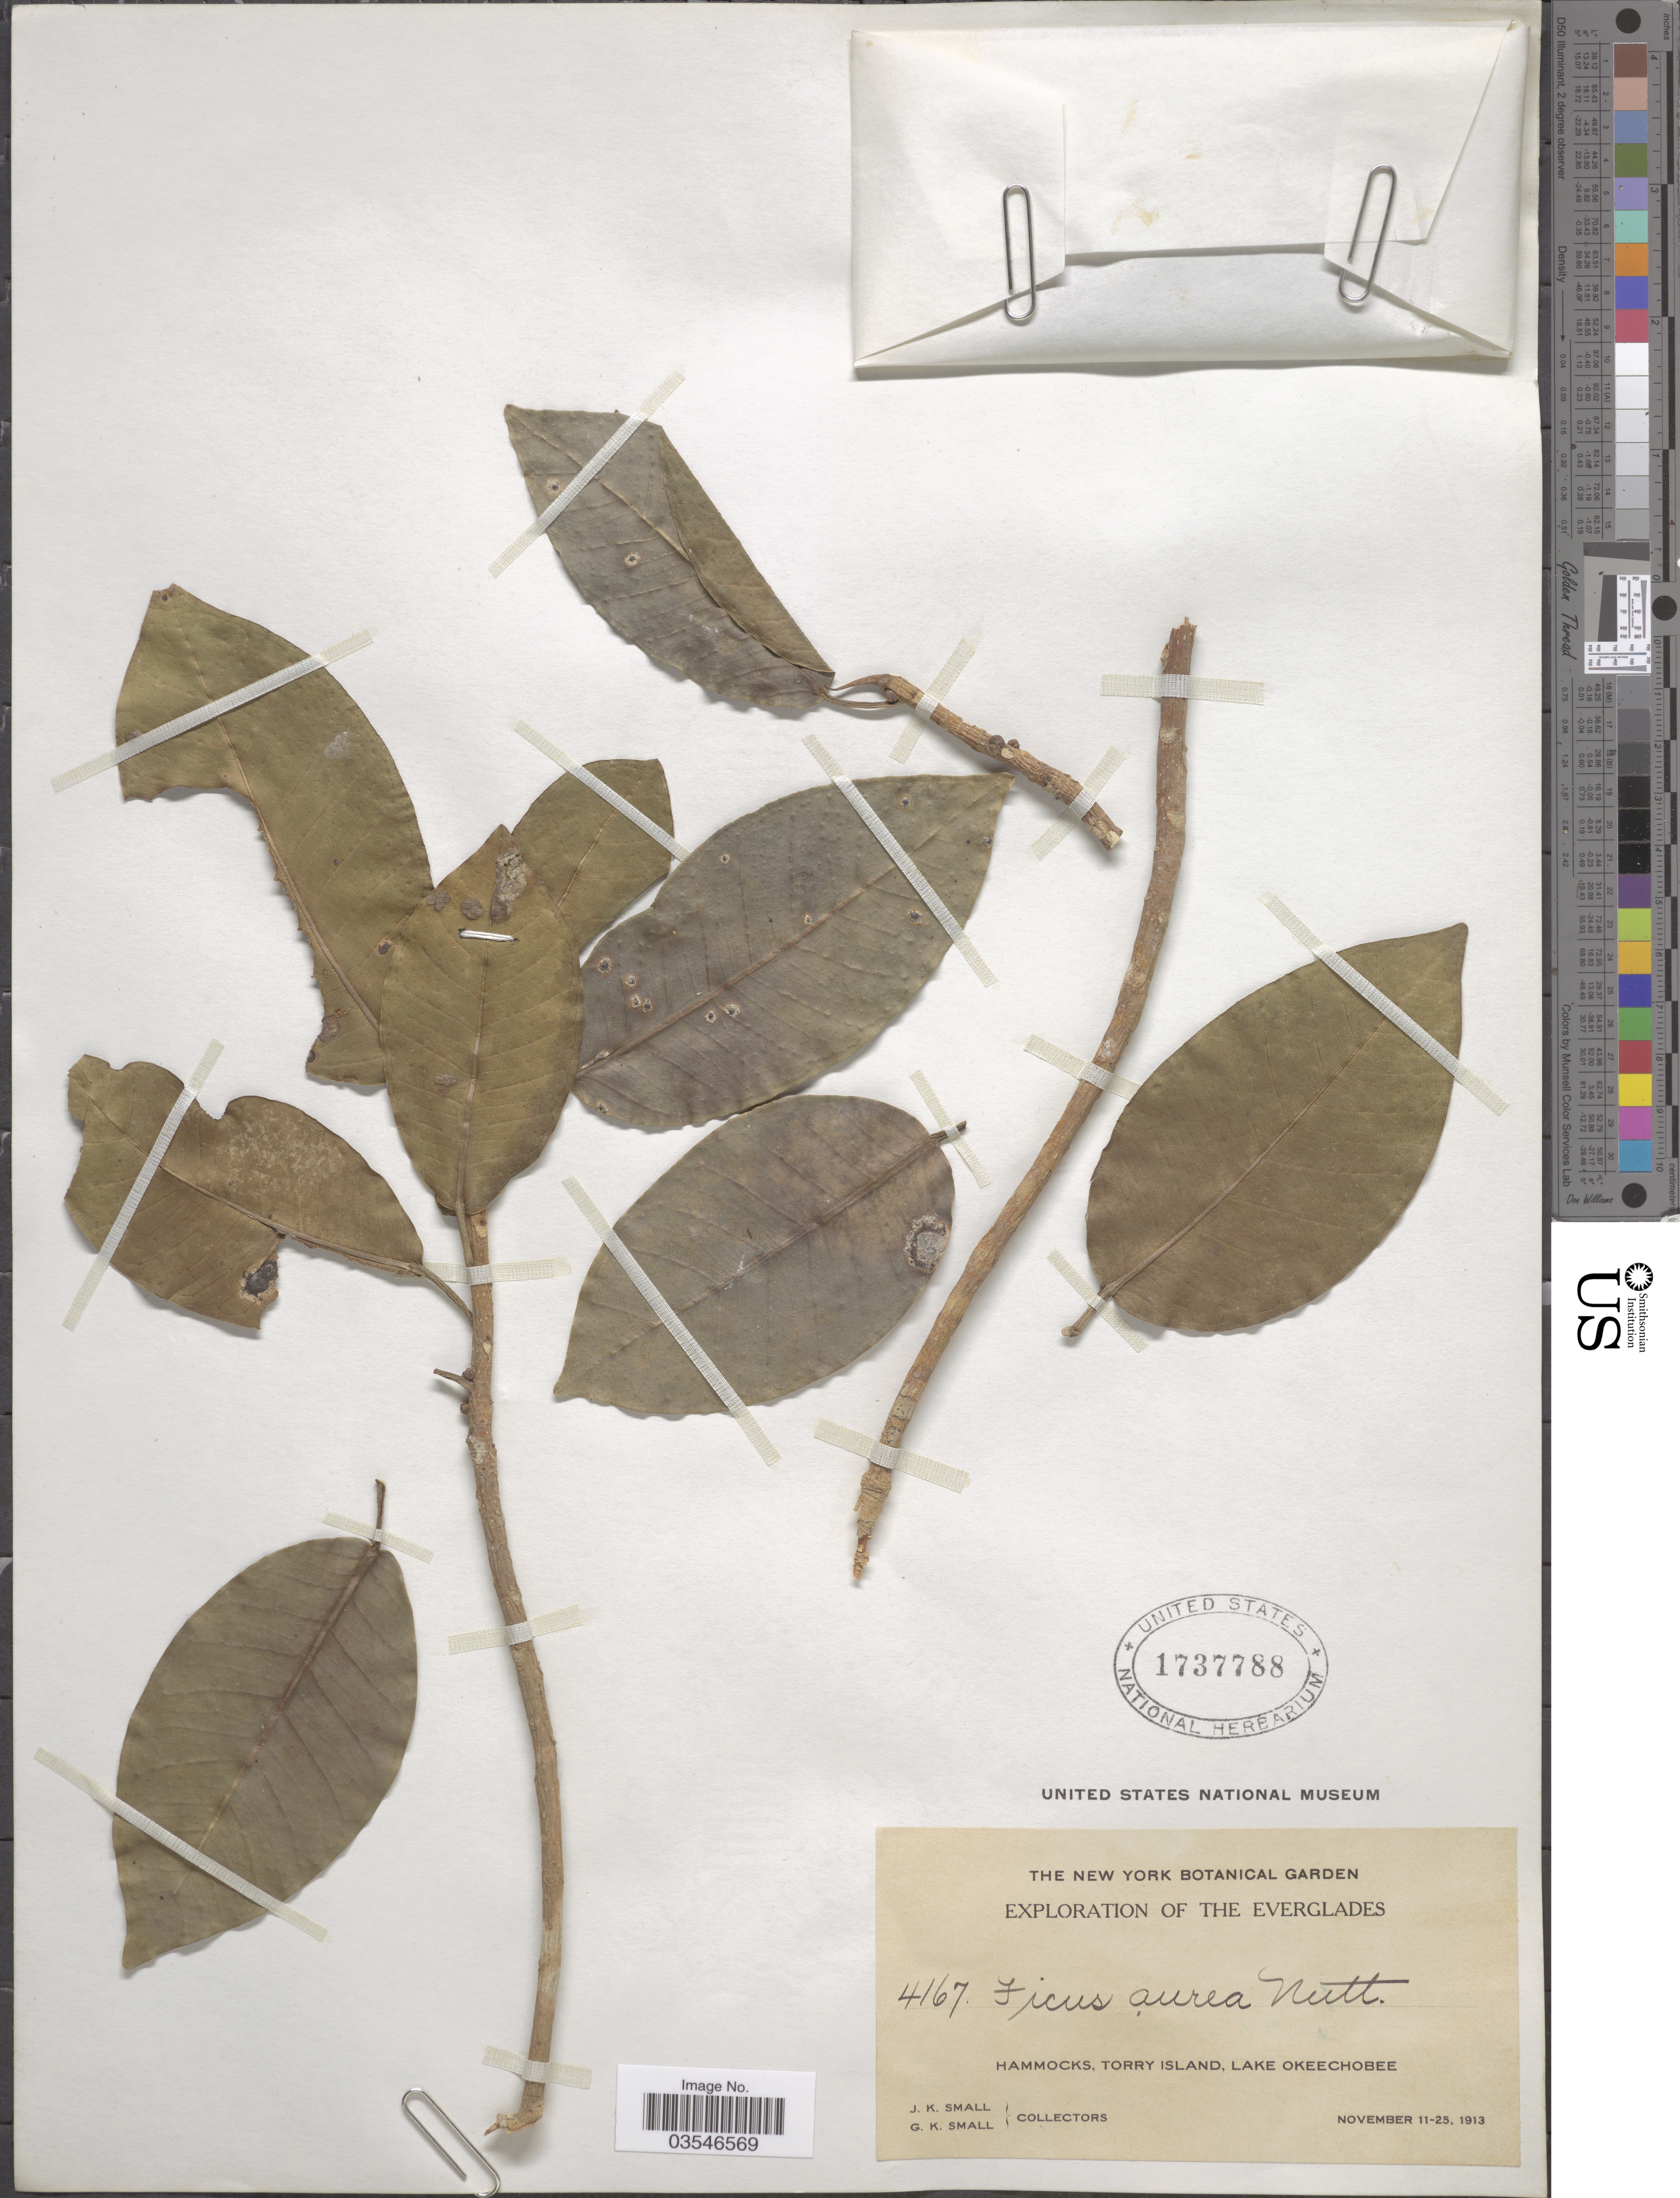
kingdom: Plantae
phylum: Tracheophyta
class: Magnoliopsida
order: Rosales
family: Moraceae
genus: Ficus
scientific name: Ficus aurea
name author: Nutt.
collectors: J. K. Small & G. K. Small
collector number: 4167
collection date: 1913-11-11/1913-11-25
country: United States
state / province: Florida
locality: The Everglades. Hammocks, Torry Island, Lake Okeechobee.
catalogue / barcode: US 1737788